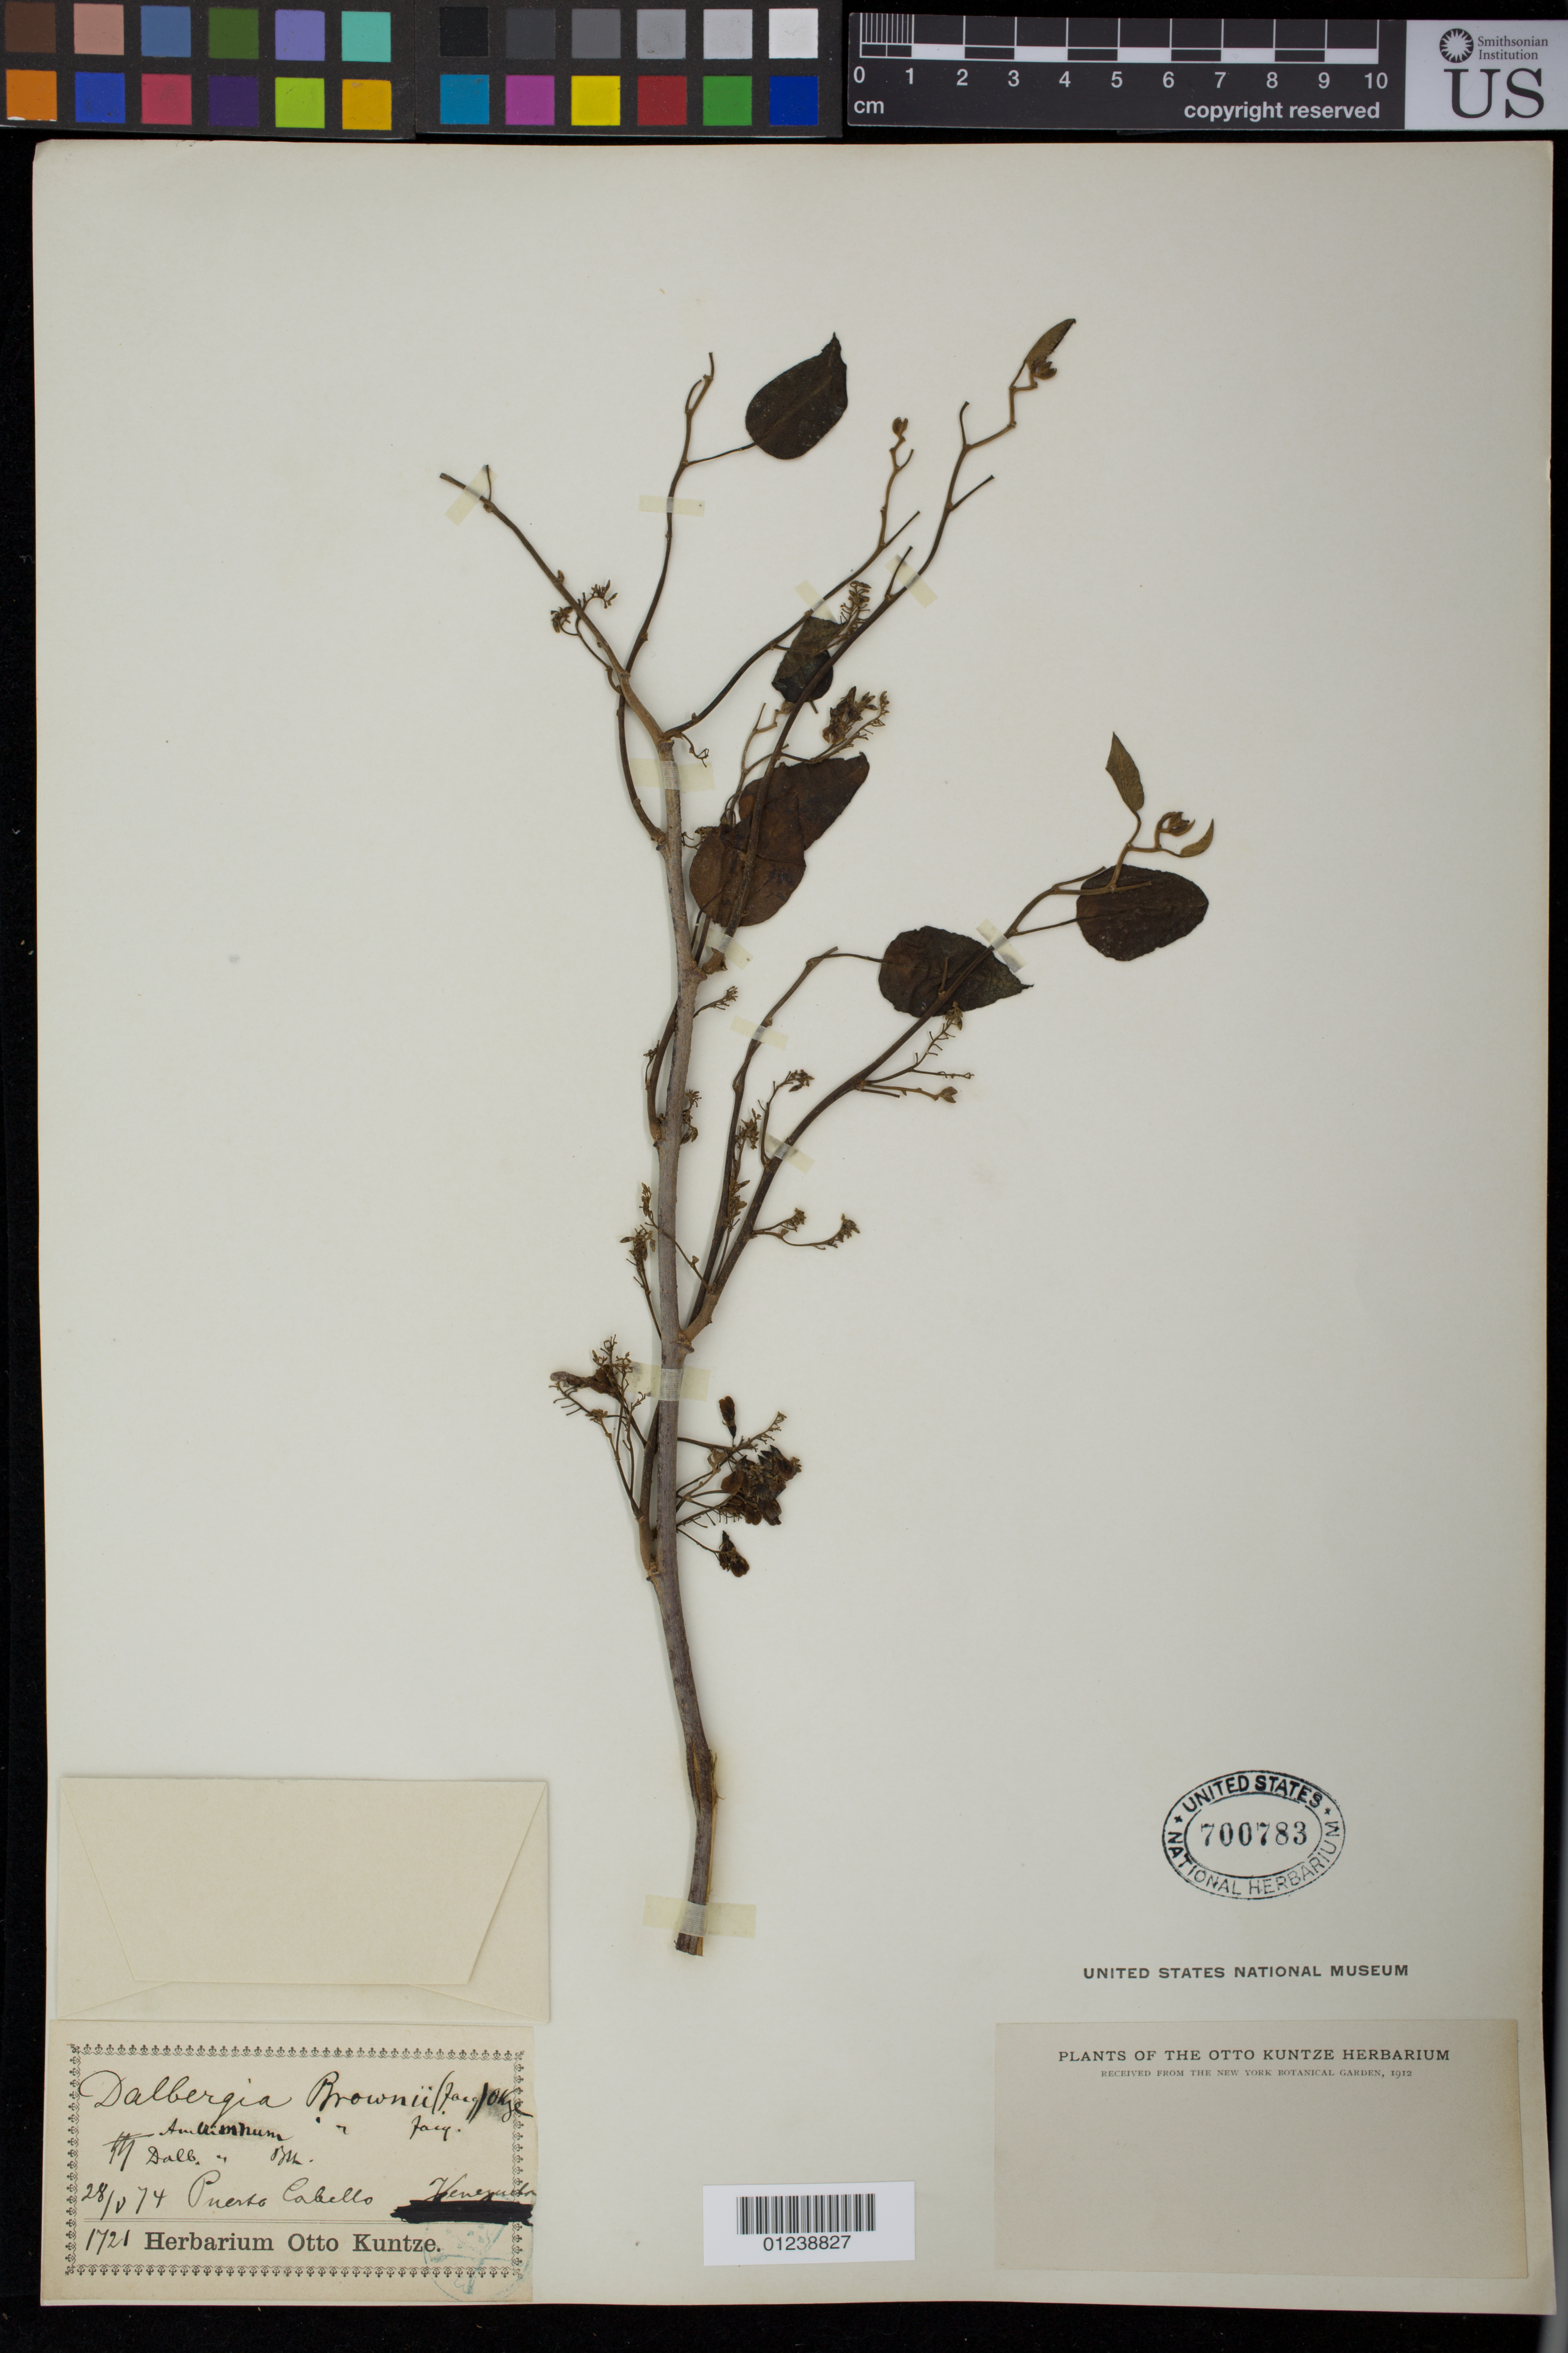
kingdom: Plantae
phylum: Tracheophyta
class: Magnoliopsida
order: Fabales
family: Fabaceae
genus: Dalbergia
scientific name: Dalbergia brownei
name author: (Jacq.) Schinz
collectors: C.E.O. Kuntze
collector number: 1721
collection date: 1974-04-28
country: Venezuela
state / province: Carabobo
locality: Puerto Cabello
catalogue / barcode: US 700783